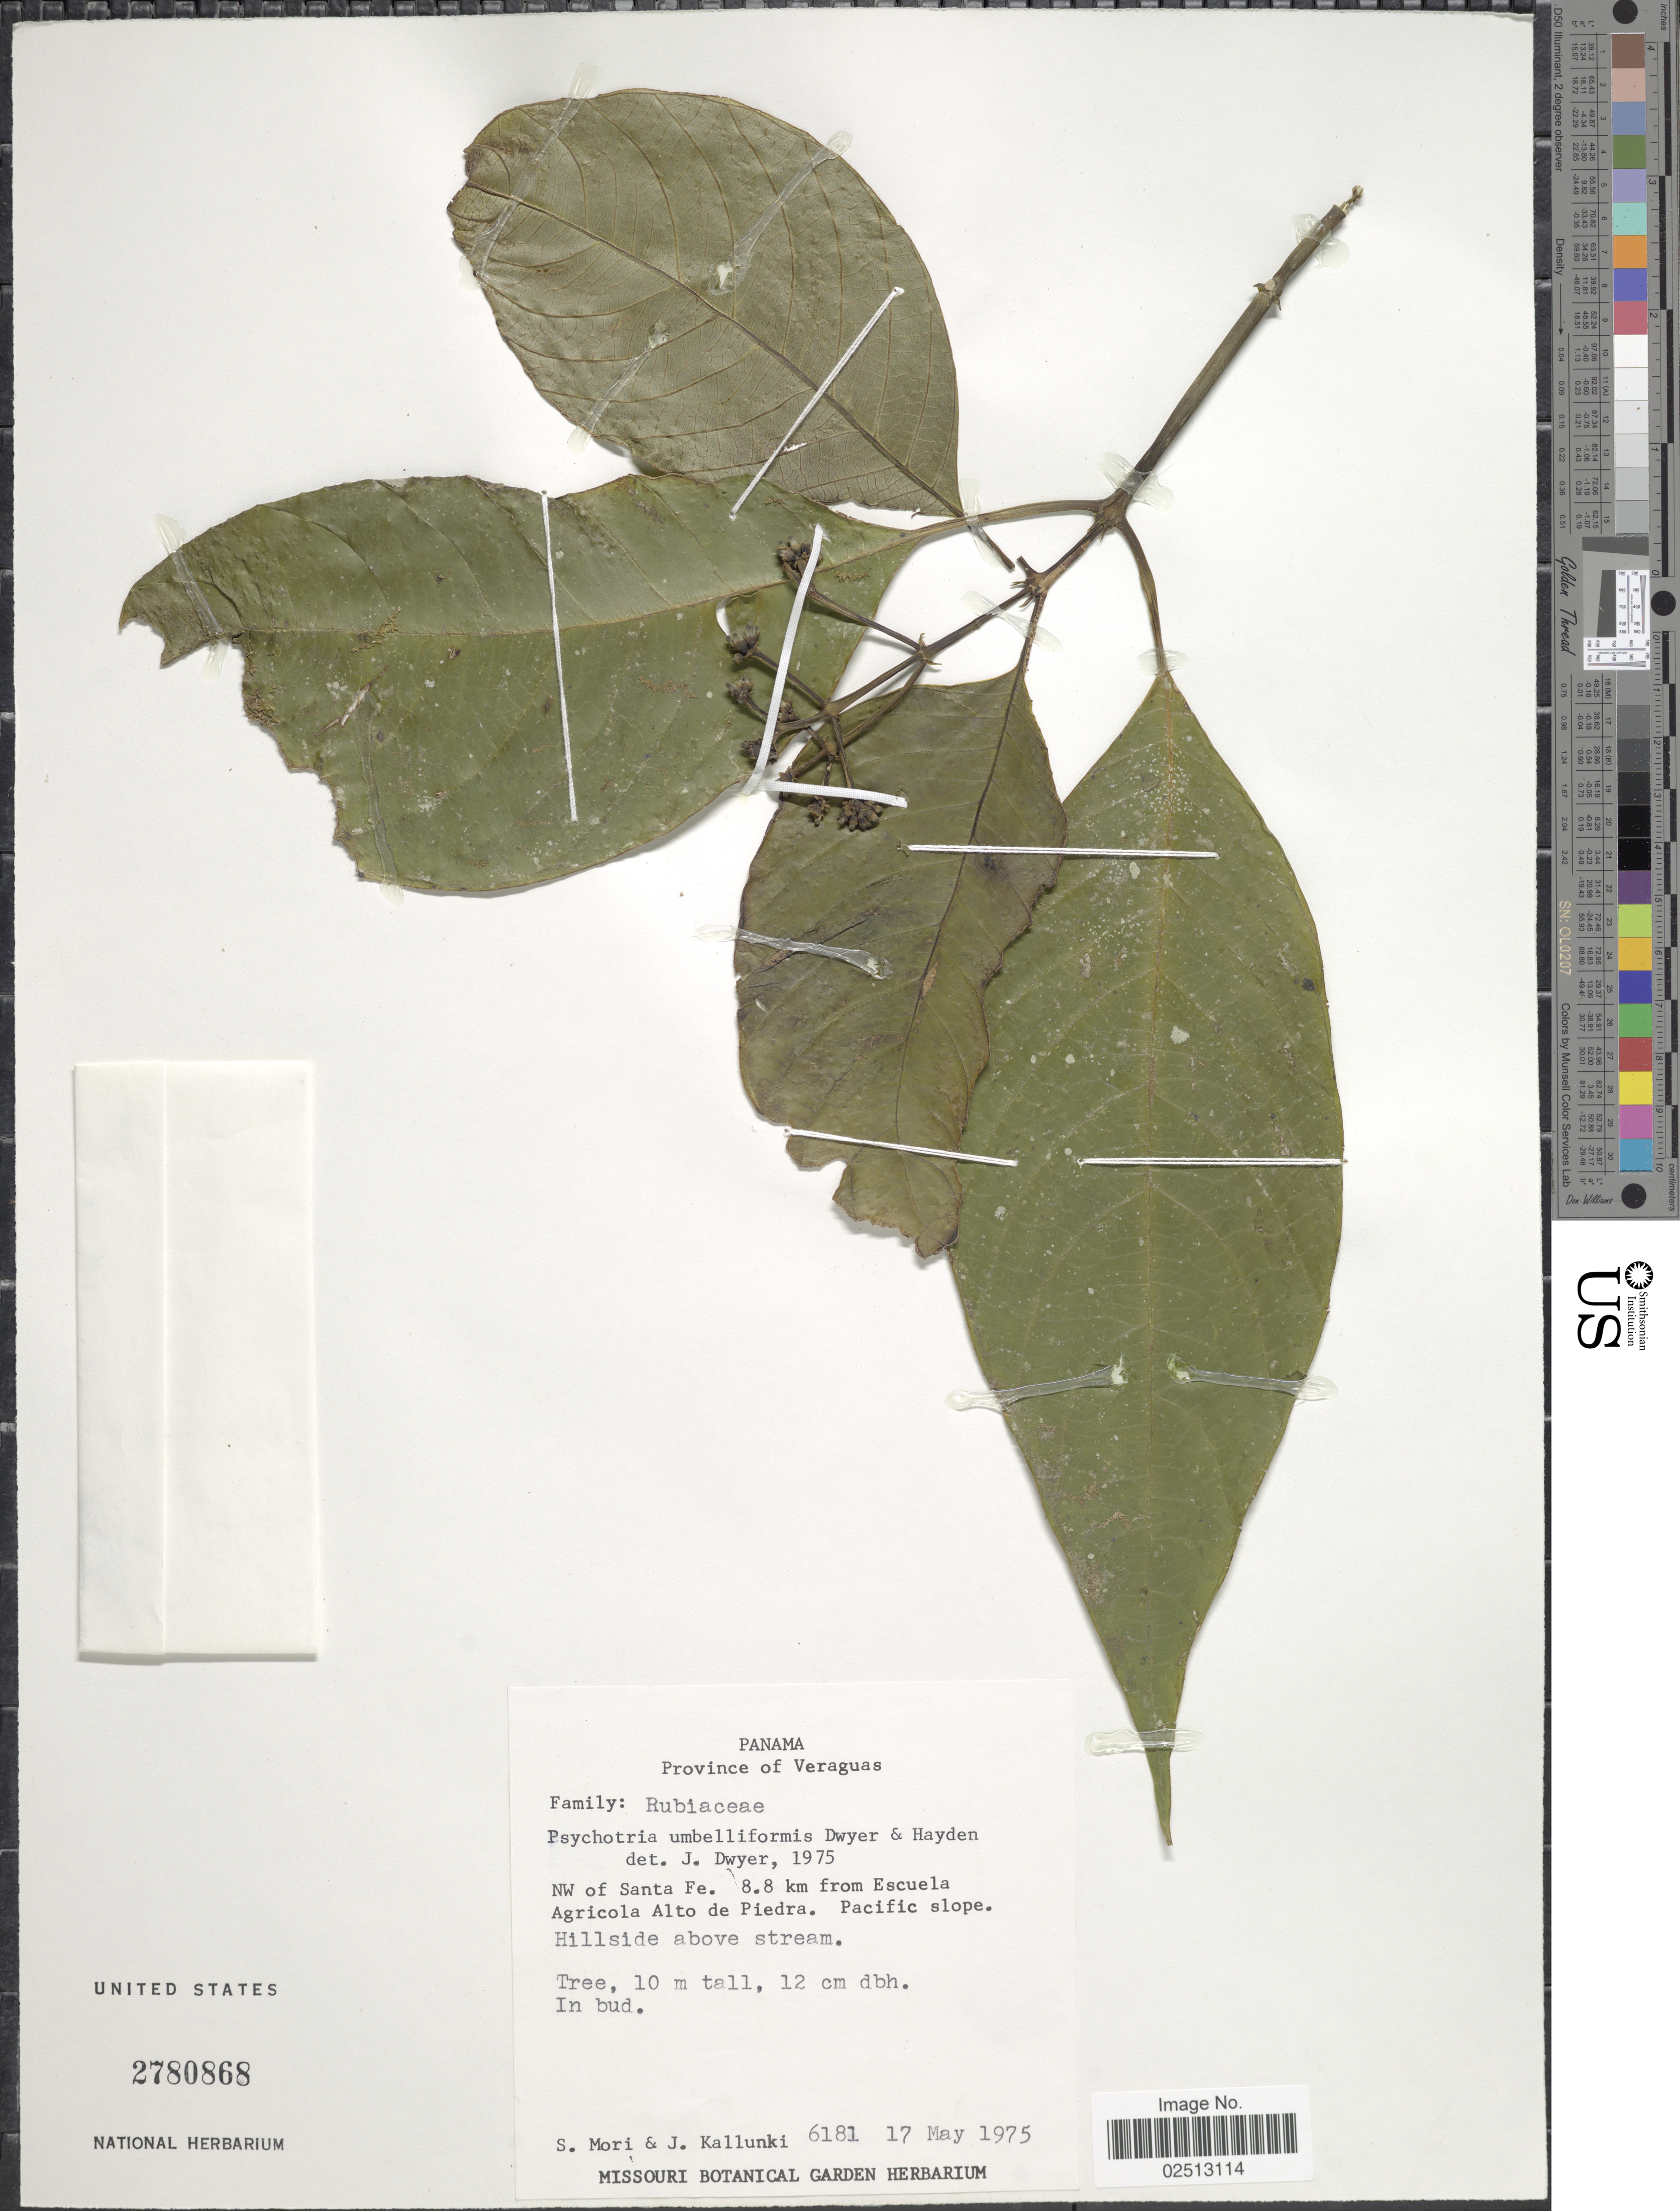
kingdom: Plantae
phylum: Tracheophyta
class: Magnoliopsida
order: Gentianales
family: Rubiaceae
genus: Psychotria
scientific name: Psychotria umbelliformis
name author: Dwyer & M.V. Hayden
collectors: S. Mori & J. Kallunki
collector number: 6181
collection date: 1975-05-17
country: Panama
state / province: Veraguas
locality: NW of Santa Fe. 8.8 km from Escuela. Agricola Alto de Piedra. Pacific slope.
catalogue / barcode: US 2780868